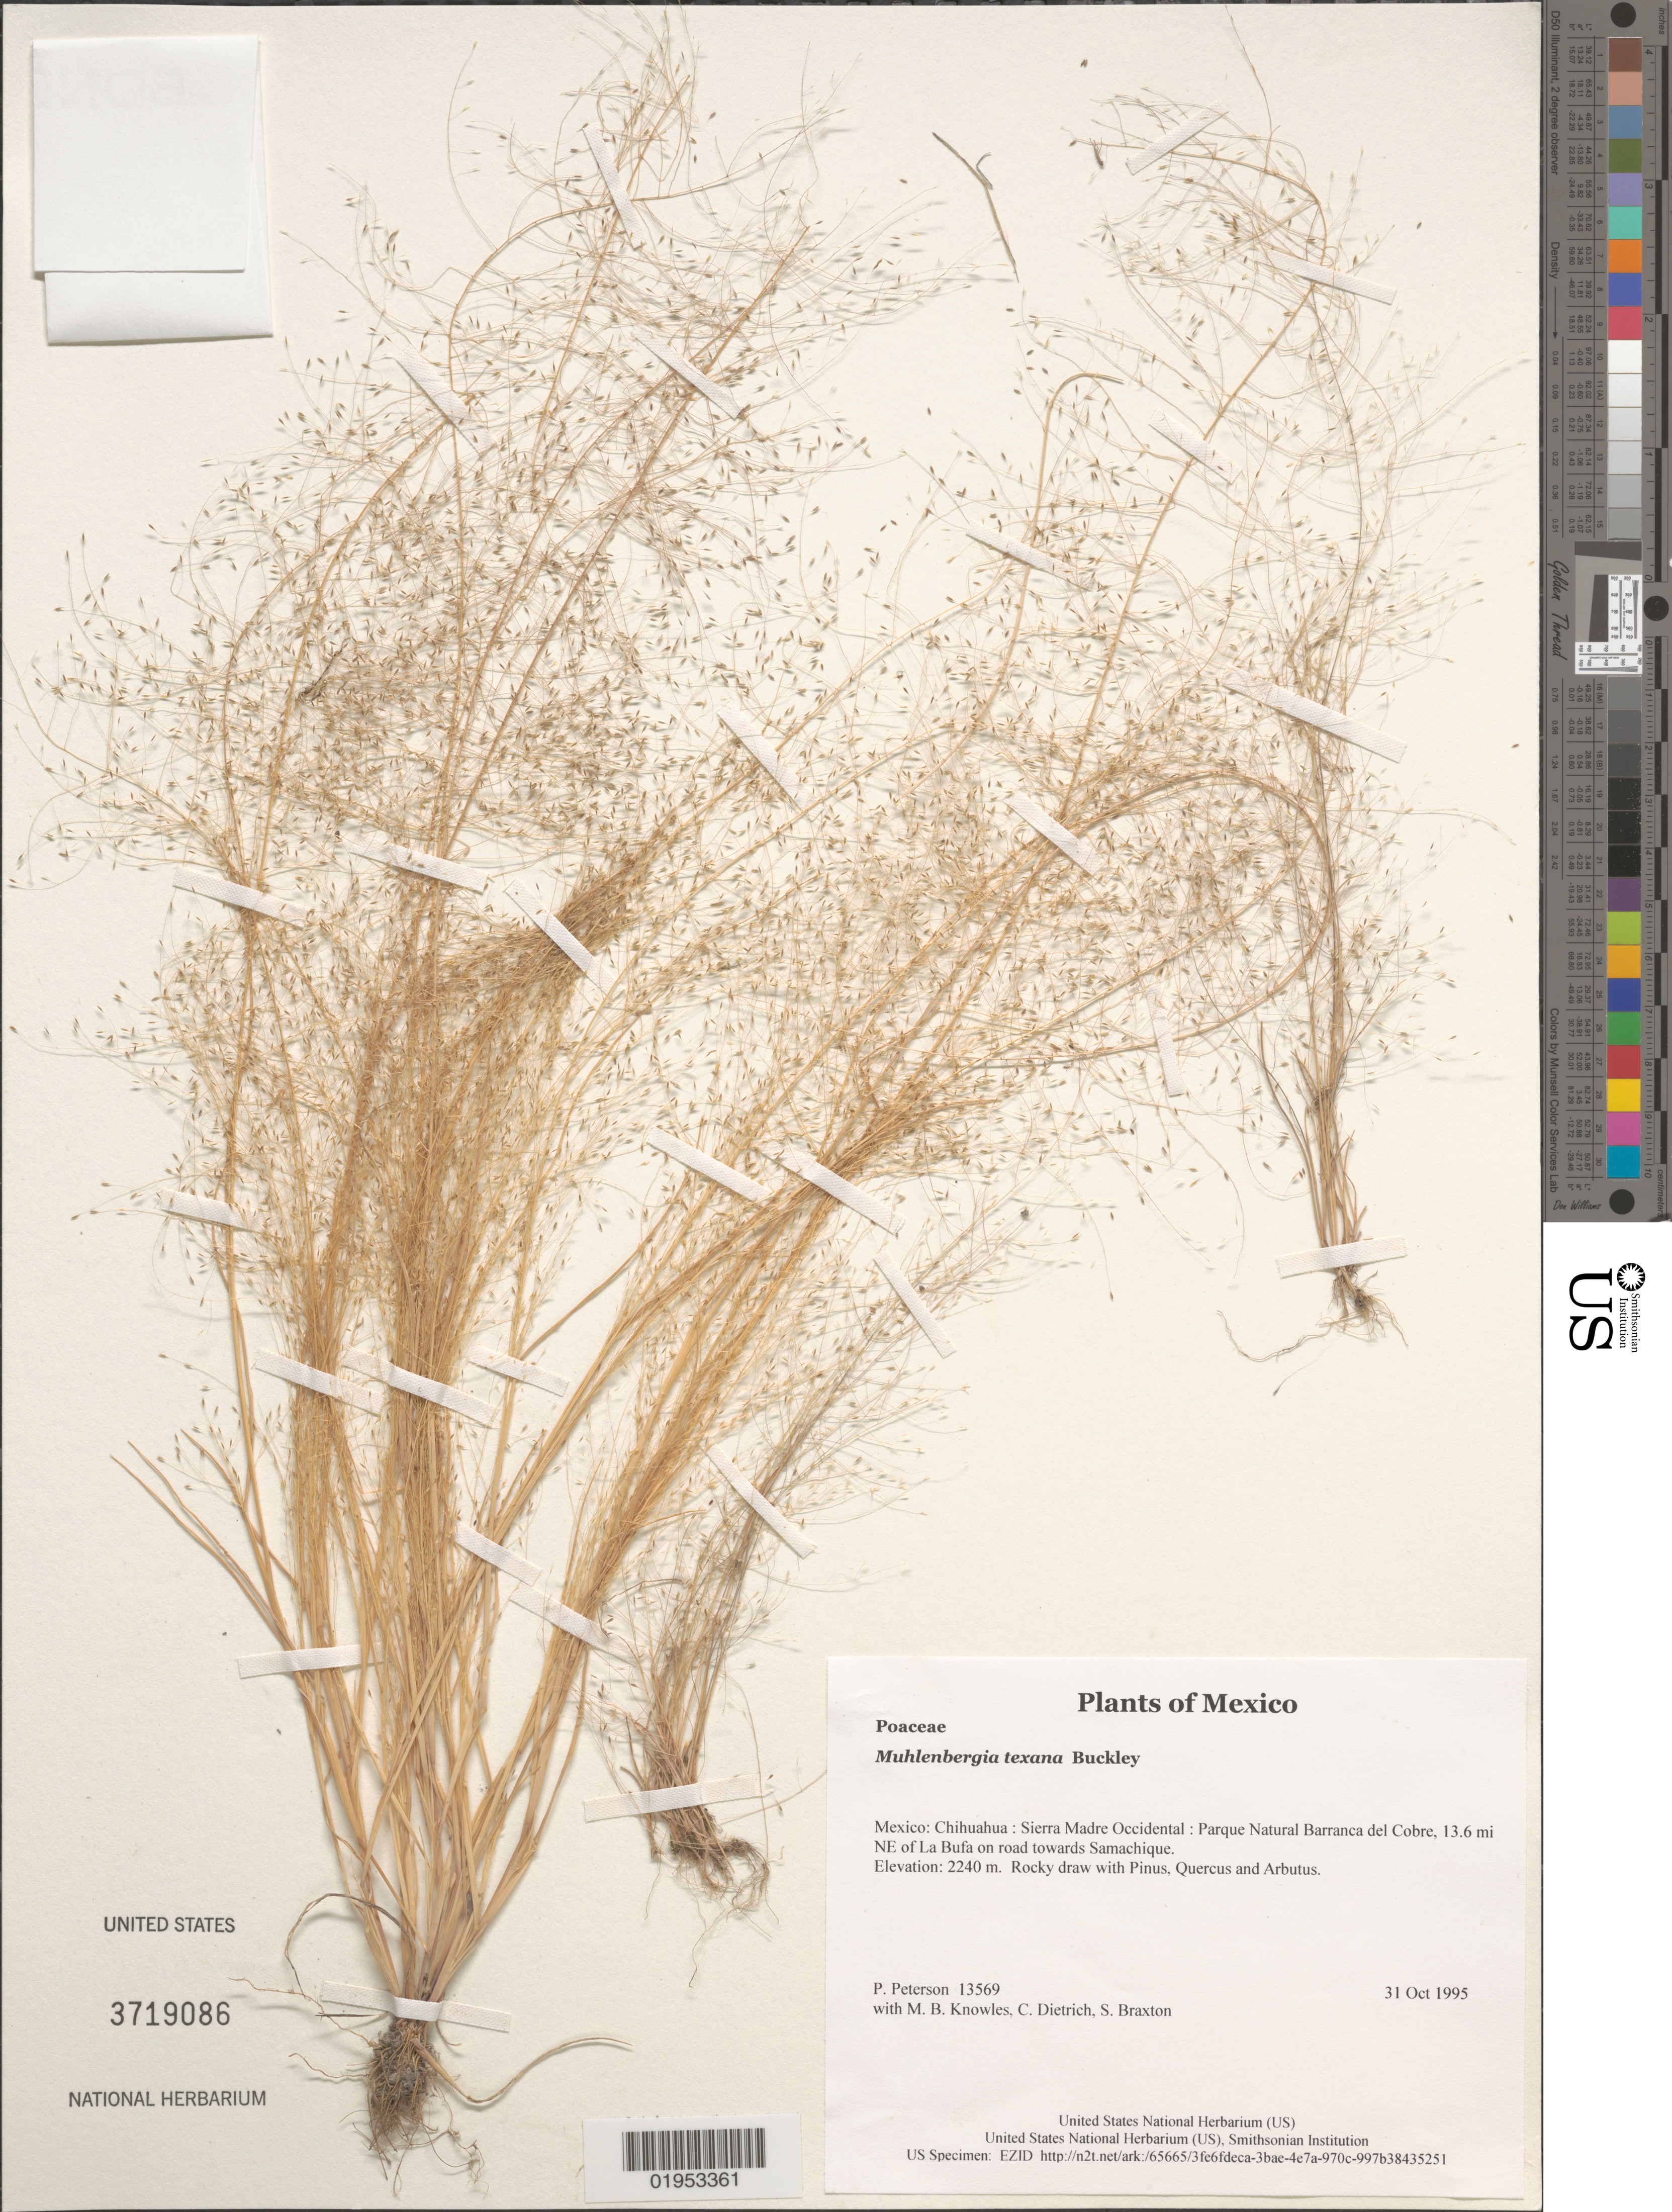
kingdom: Plantae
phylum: Tracheophyta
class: Liliopsida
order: Poales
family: Poaceae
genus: Muhlenbergia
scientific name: Muhlenbergia texana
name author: Buckley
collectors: P. M. Peterson, M. B. Knowles, C. Dietrich & S. Braxton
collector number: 13569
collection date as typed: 31 Oct 1995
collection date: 1995-10-31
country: Mexico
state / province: Chihuahua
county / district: Sierra Madre Occidental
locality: Parque Natural Barranca del Cobre, 13.6 mi NE of La Bufa on road towards Samachique.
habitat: Rocky draw with Pinus, Quercus and Arbutus.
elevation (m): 2240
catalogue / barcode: US 3719086